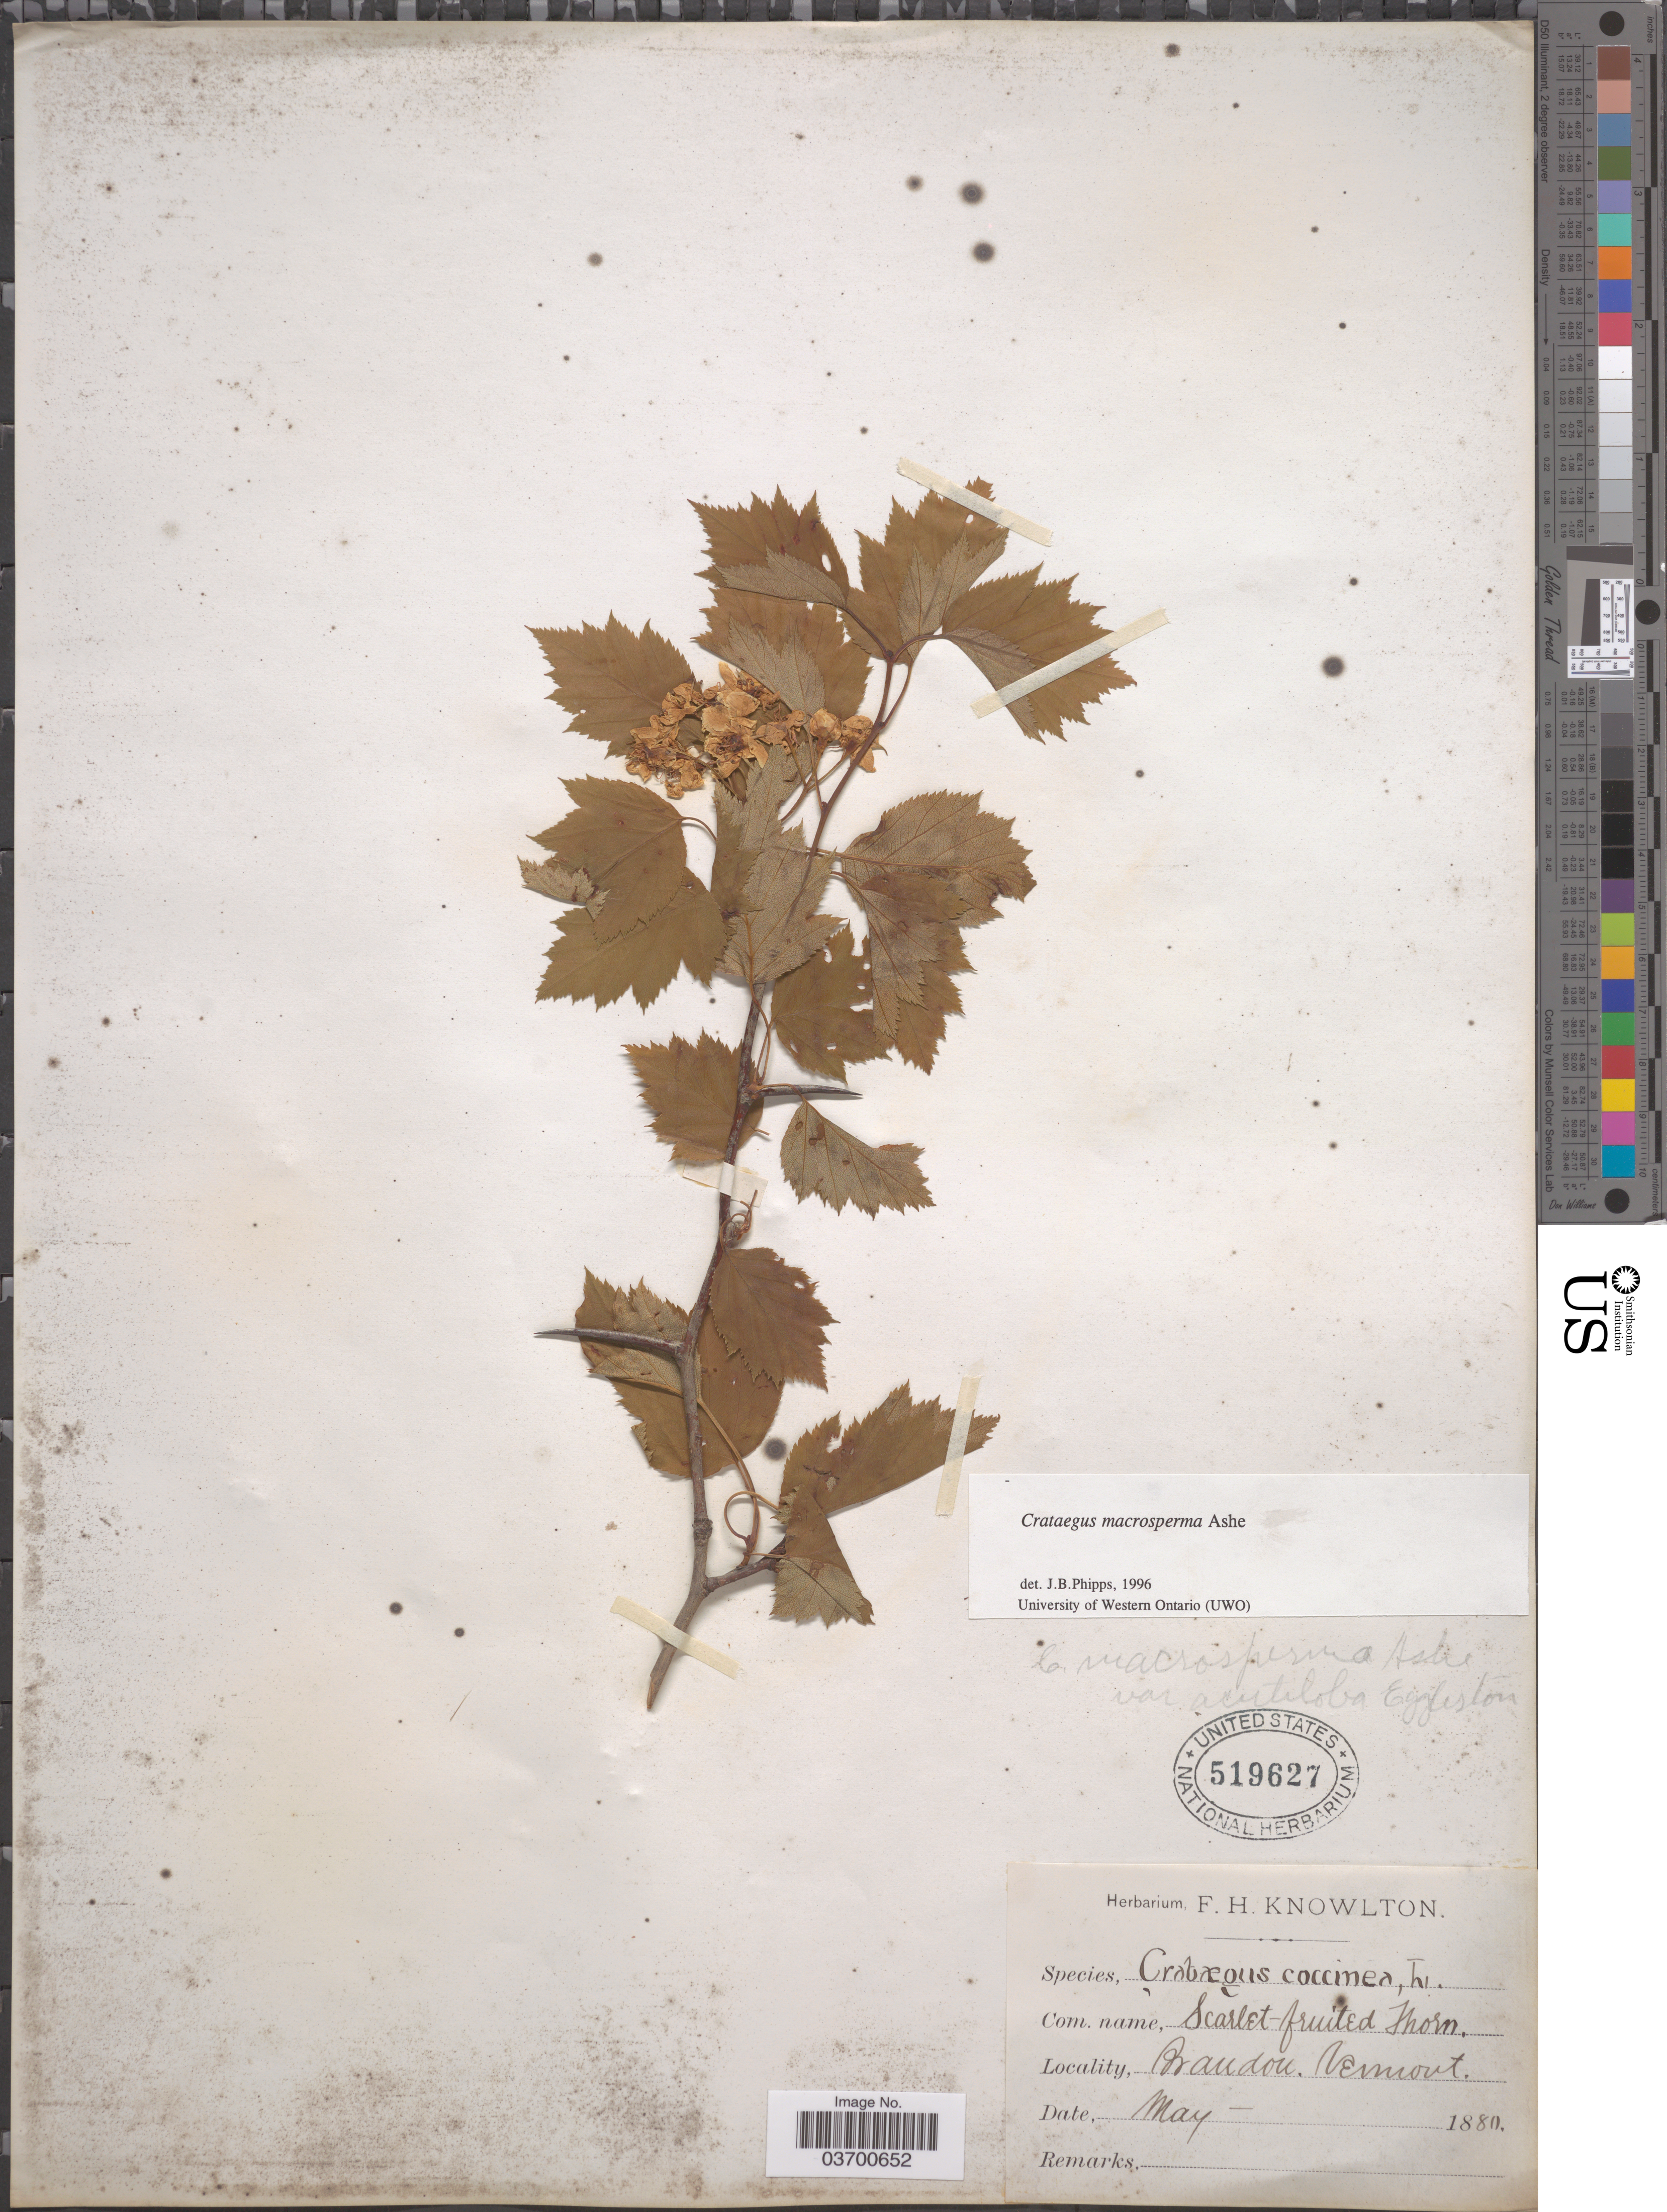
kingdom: Plantae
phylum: Tracheophyta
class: Magnoliopsida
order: Rosales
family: Rosaceae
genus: Crataegus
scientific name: Crataegus macrosperma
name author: Ashe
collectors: ex herb. F.H. Knowlton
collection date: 1880-05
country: United States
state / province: Vermont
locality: Brandon.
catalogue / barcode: US 519627